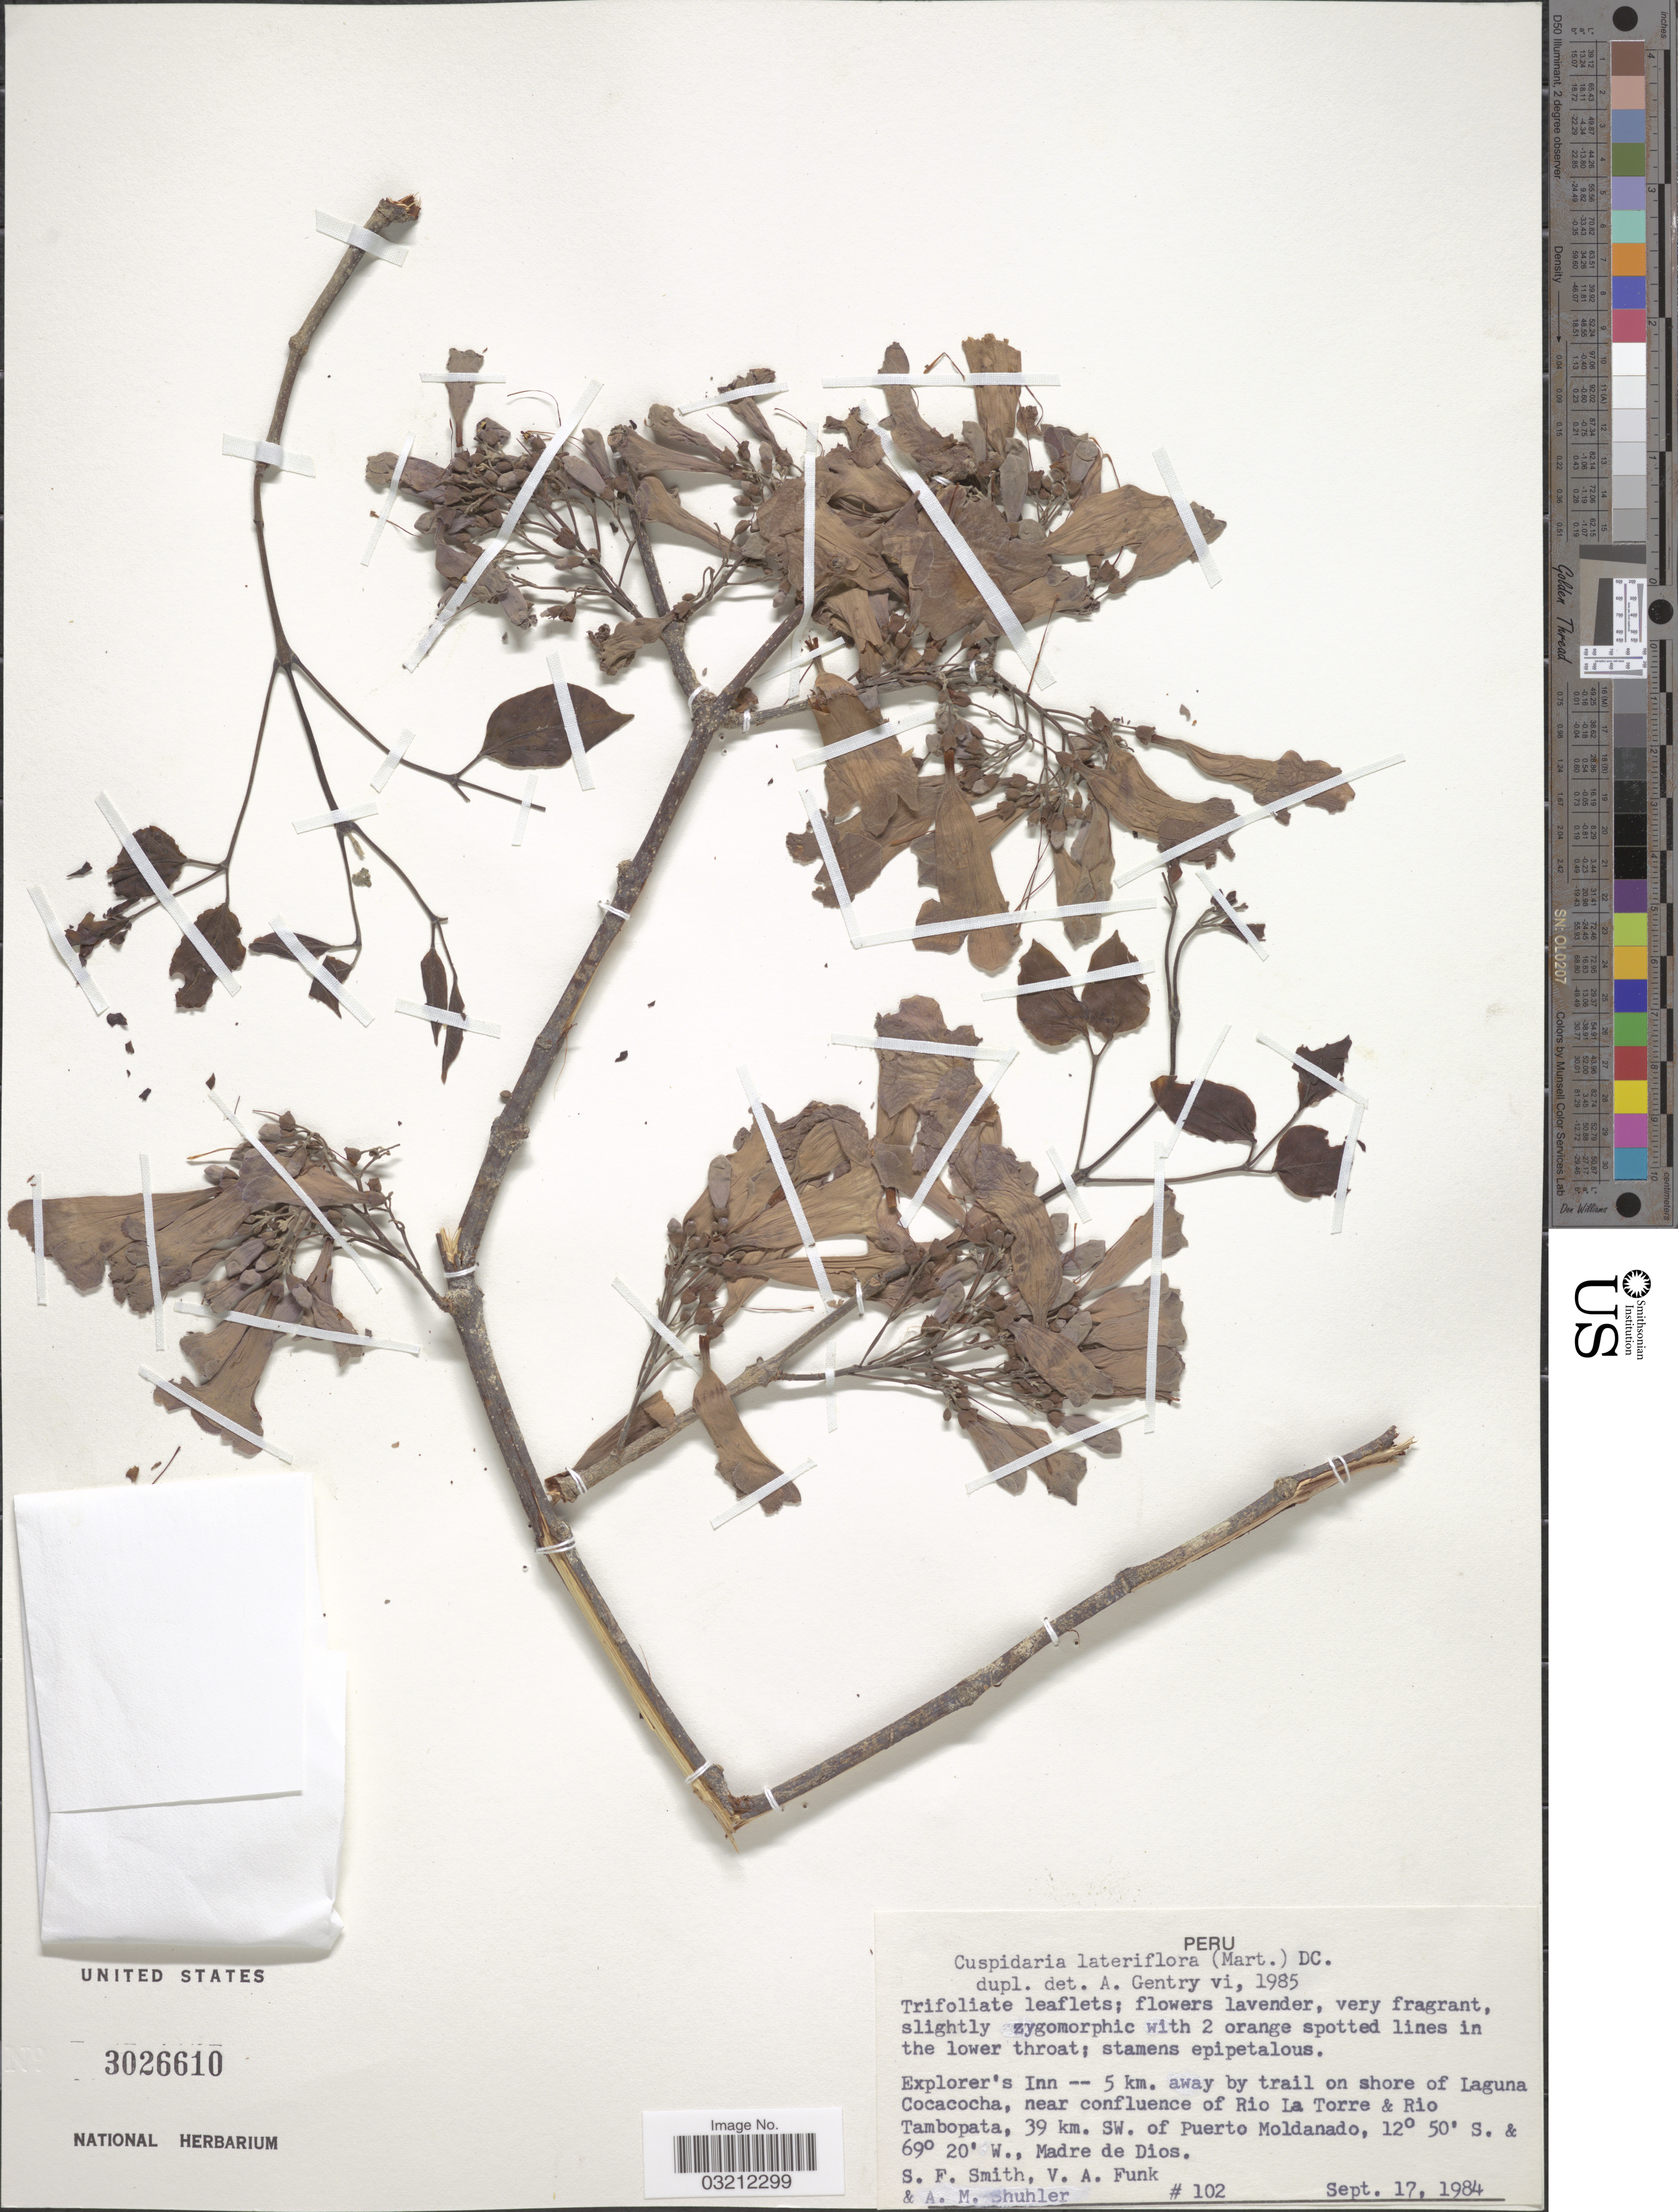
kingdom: Plantae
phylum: Tracheophyta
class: Magnoliopsida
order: Lamiales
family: Bignoniaceae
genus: Cuspidaria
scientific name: Cuspidaria lateriflora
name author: (Mart.) DC.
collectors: S.F. Smith, V. Funk & A. Shuhler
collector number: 102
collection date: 1984-09-17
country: Peru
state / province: Madre de Dios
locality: Explorer's Inn -- 5 km. away by trail on shore of Laguna Cocacocha, near confluence of Rio La Torre & Rio Tambopata, 39 km. SW. of Puerto Moldanado.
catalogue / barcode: US 3026610